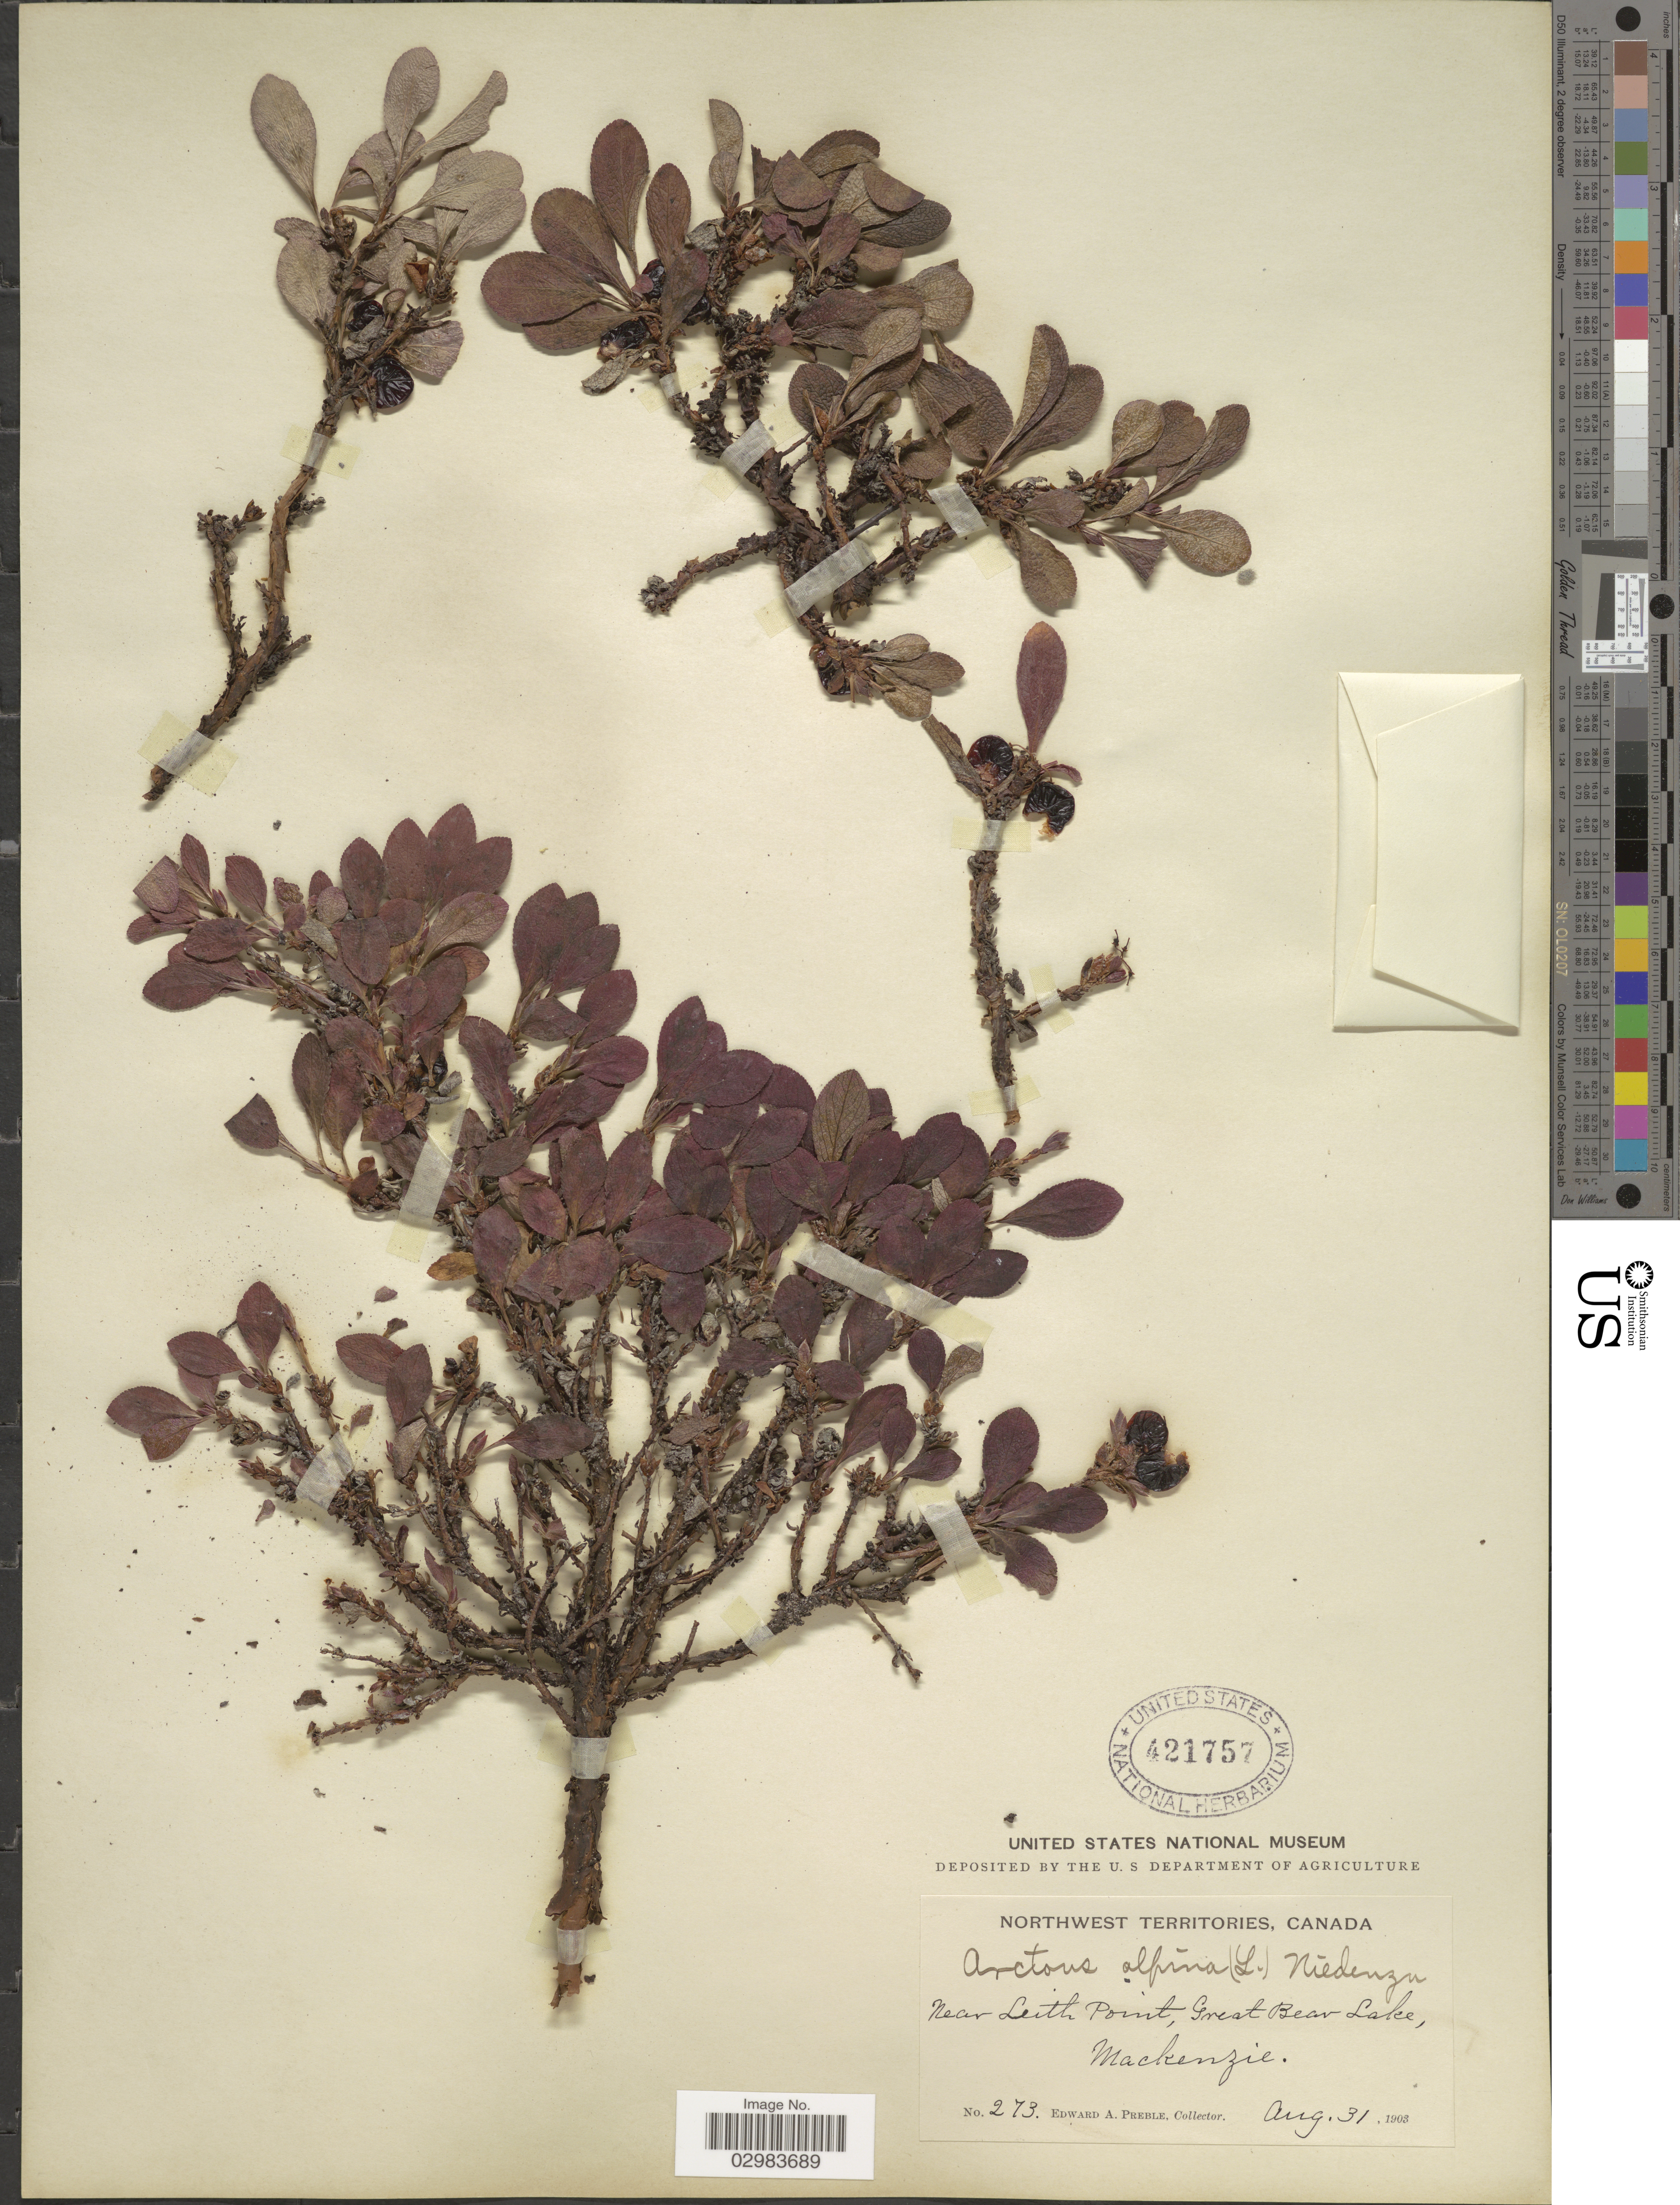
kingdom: Plantae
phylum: Tracheophyta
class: Magnoliopsida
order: Ericales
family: Ericaceae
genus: Arctostaphylos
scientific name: Arctostaphylos alpina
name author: (L.) Spreng.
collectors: E. Preble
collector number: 273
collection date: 1903-08-31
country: Canada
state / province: Northwest Territories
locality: Near Leith Point, Great Bear Lake, Mackenzie.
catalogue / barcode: US 421757